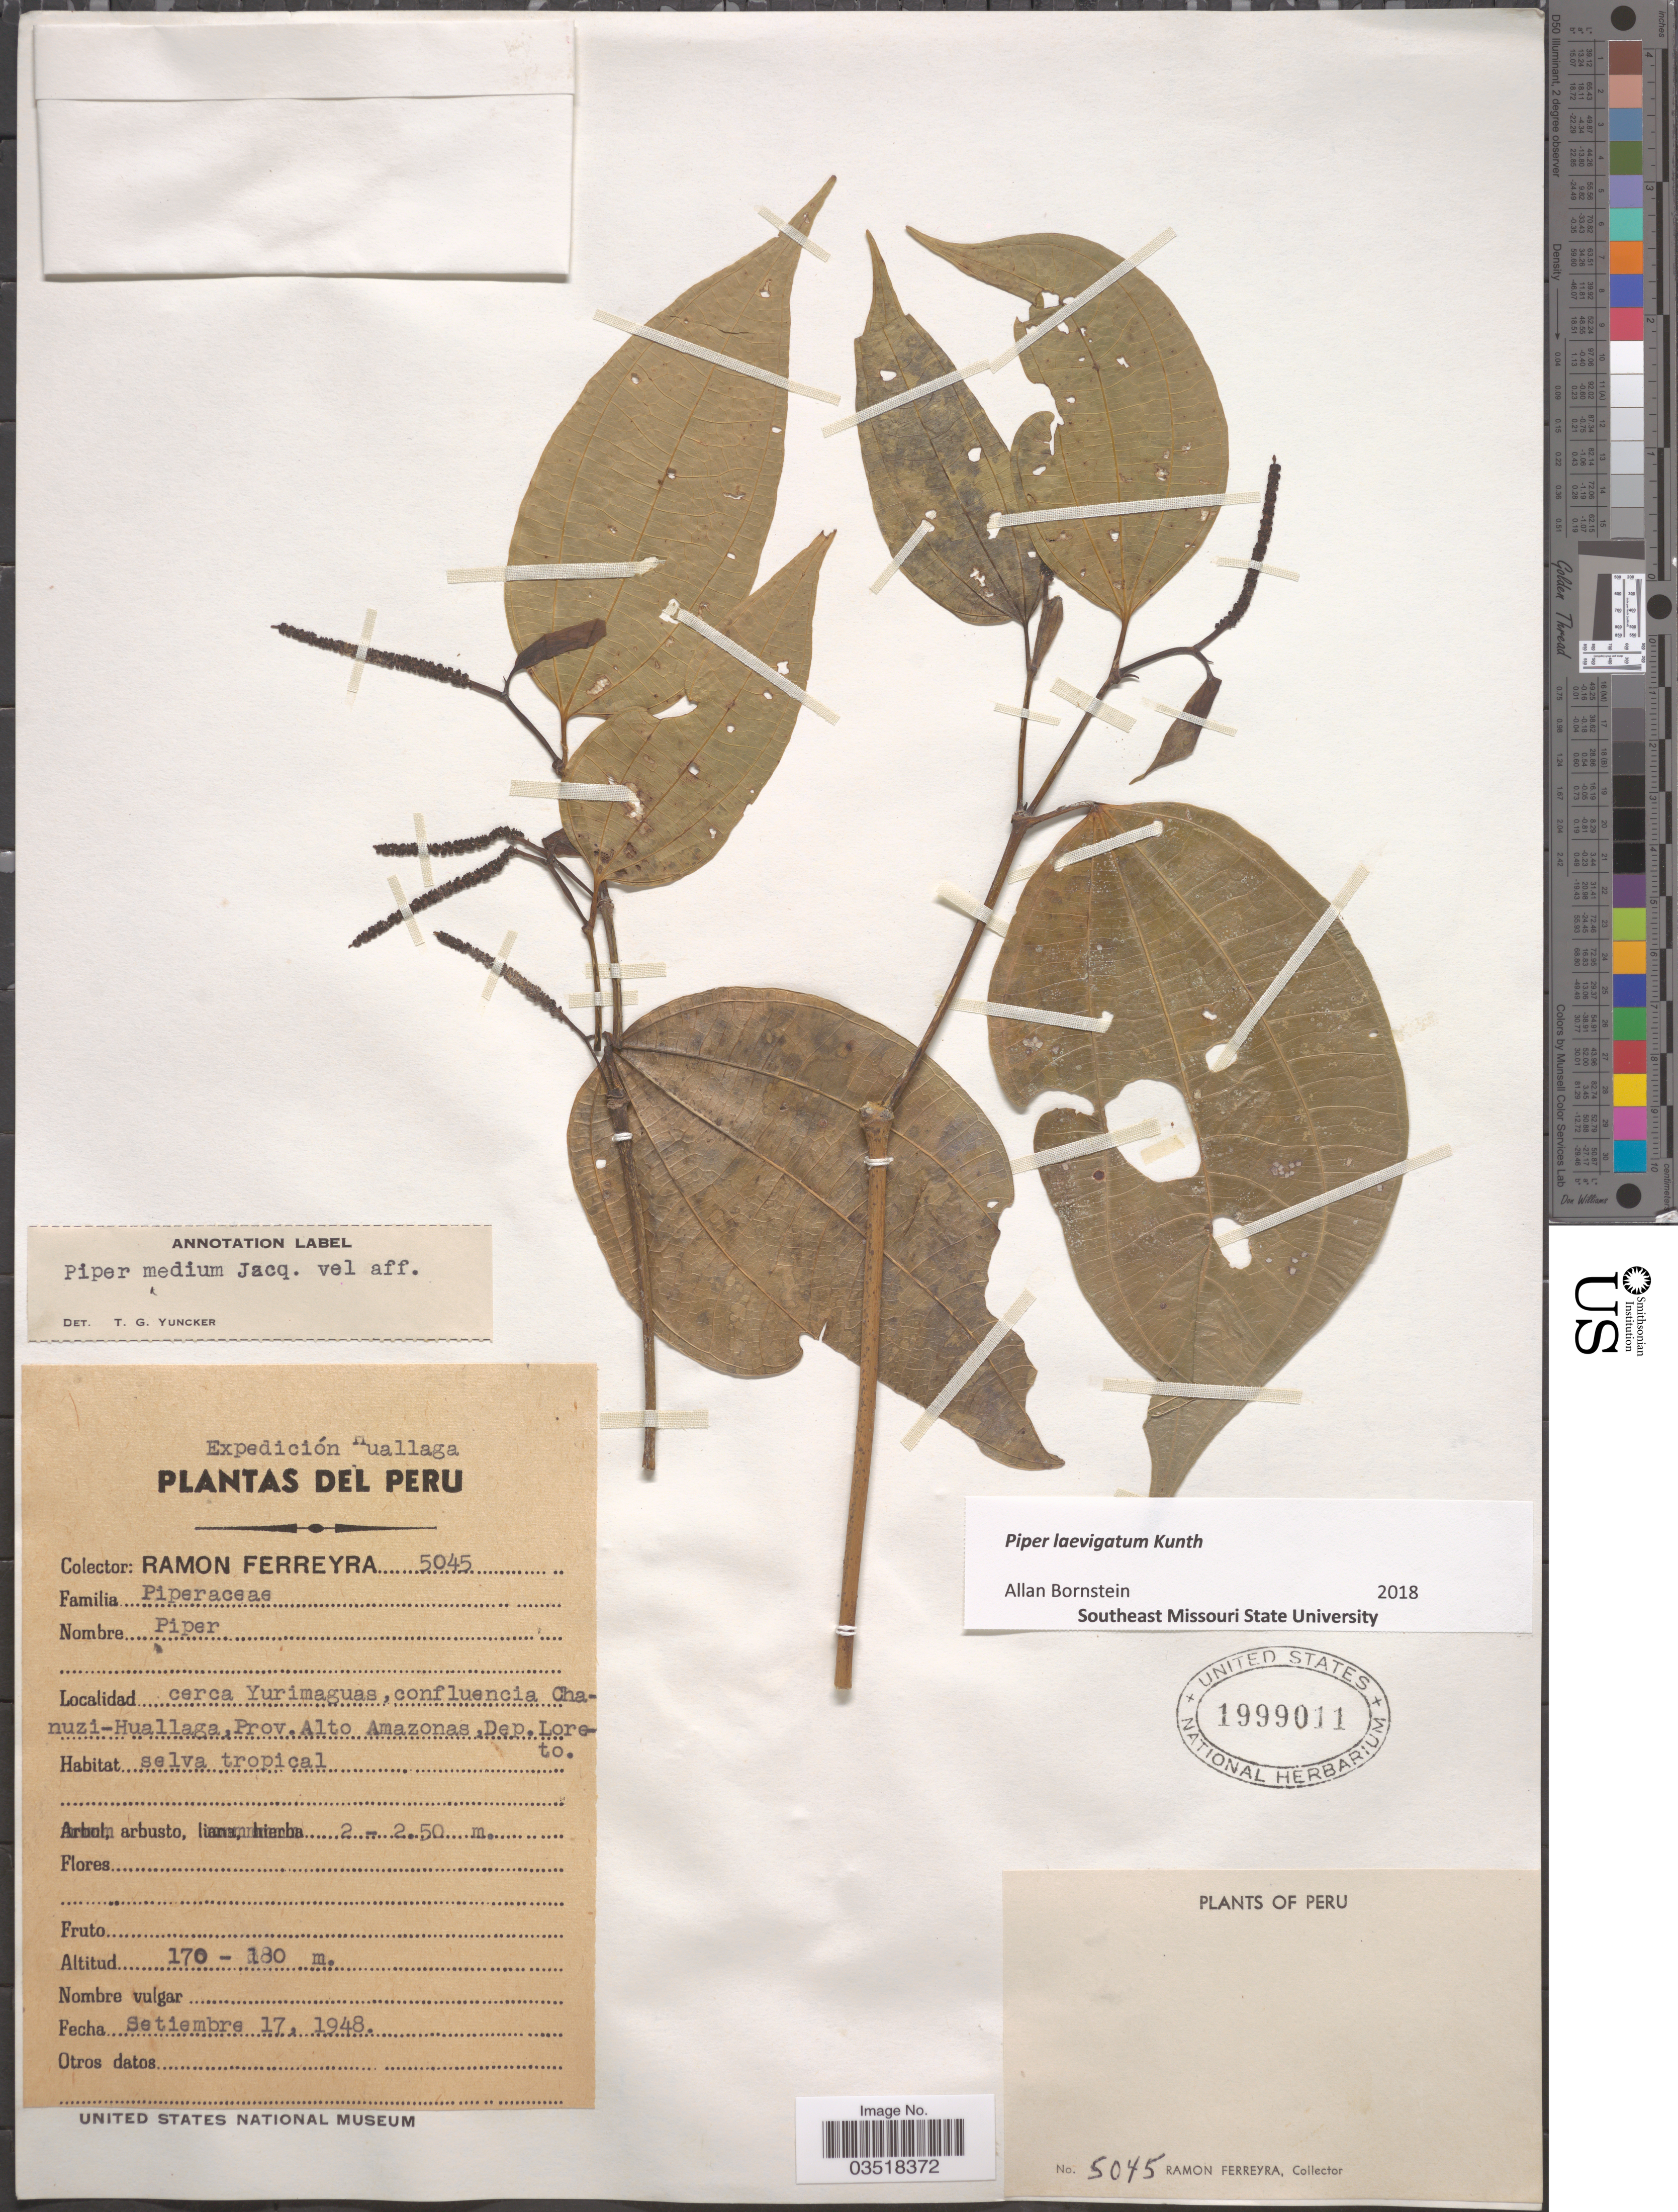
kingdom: Plantae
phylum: Tracheophyta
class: Magnoliopsida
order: Piperales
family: Piperaceae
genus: Piper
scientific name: Piper laevigatum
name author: Kunth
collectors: R. A. Ferreyra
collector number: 5045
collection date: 1948-09-17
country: Peru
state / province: Loreto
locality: Cerca Yurimaguas, confluencia Chanuzi - Huallaga, Prov. Alto Amazonas, Dep. Loreto.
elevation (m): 170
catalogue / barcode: US 1999011